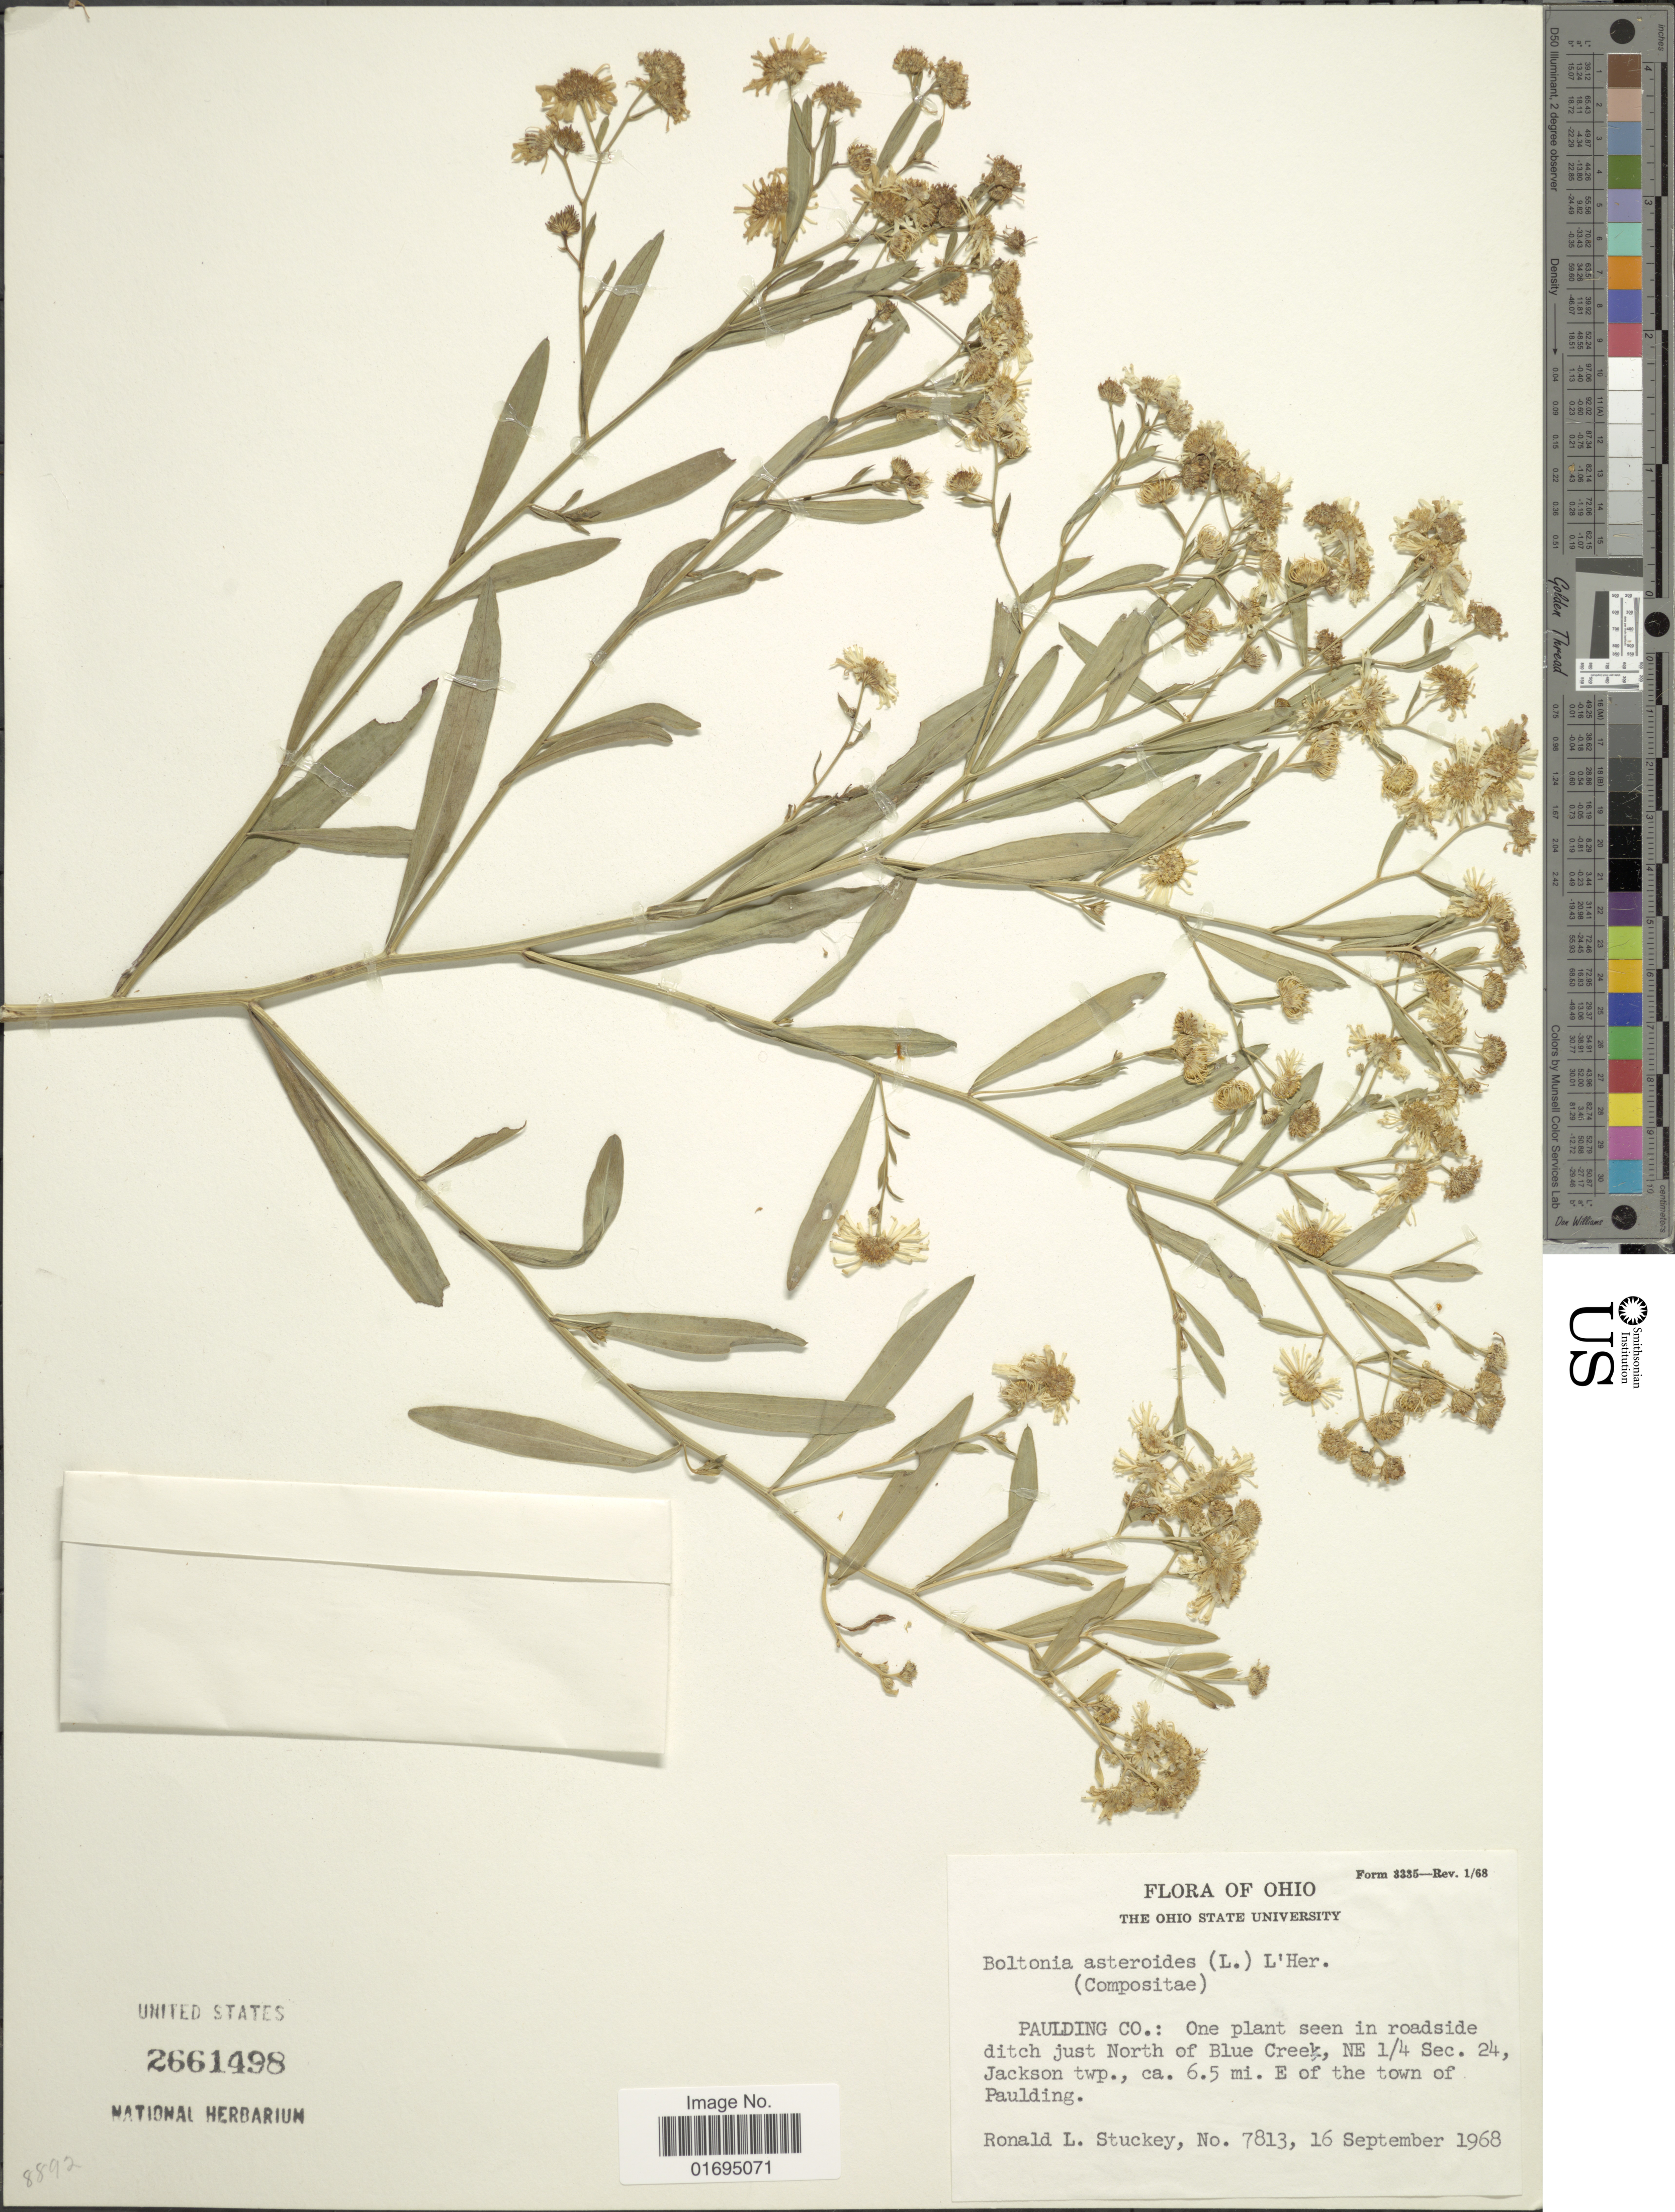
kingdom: Plantae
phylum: Tracheophyta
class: Magnoliopsida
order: Asterales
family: Asteraceae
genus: Boltonia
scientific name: Boltonia asteroides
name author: (L.) L'Hér.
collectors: R. L. Stuckey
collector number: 7813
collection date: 1968-09-16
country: United States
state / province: Ohio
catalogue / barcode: US 2661498